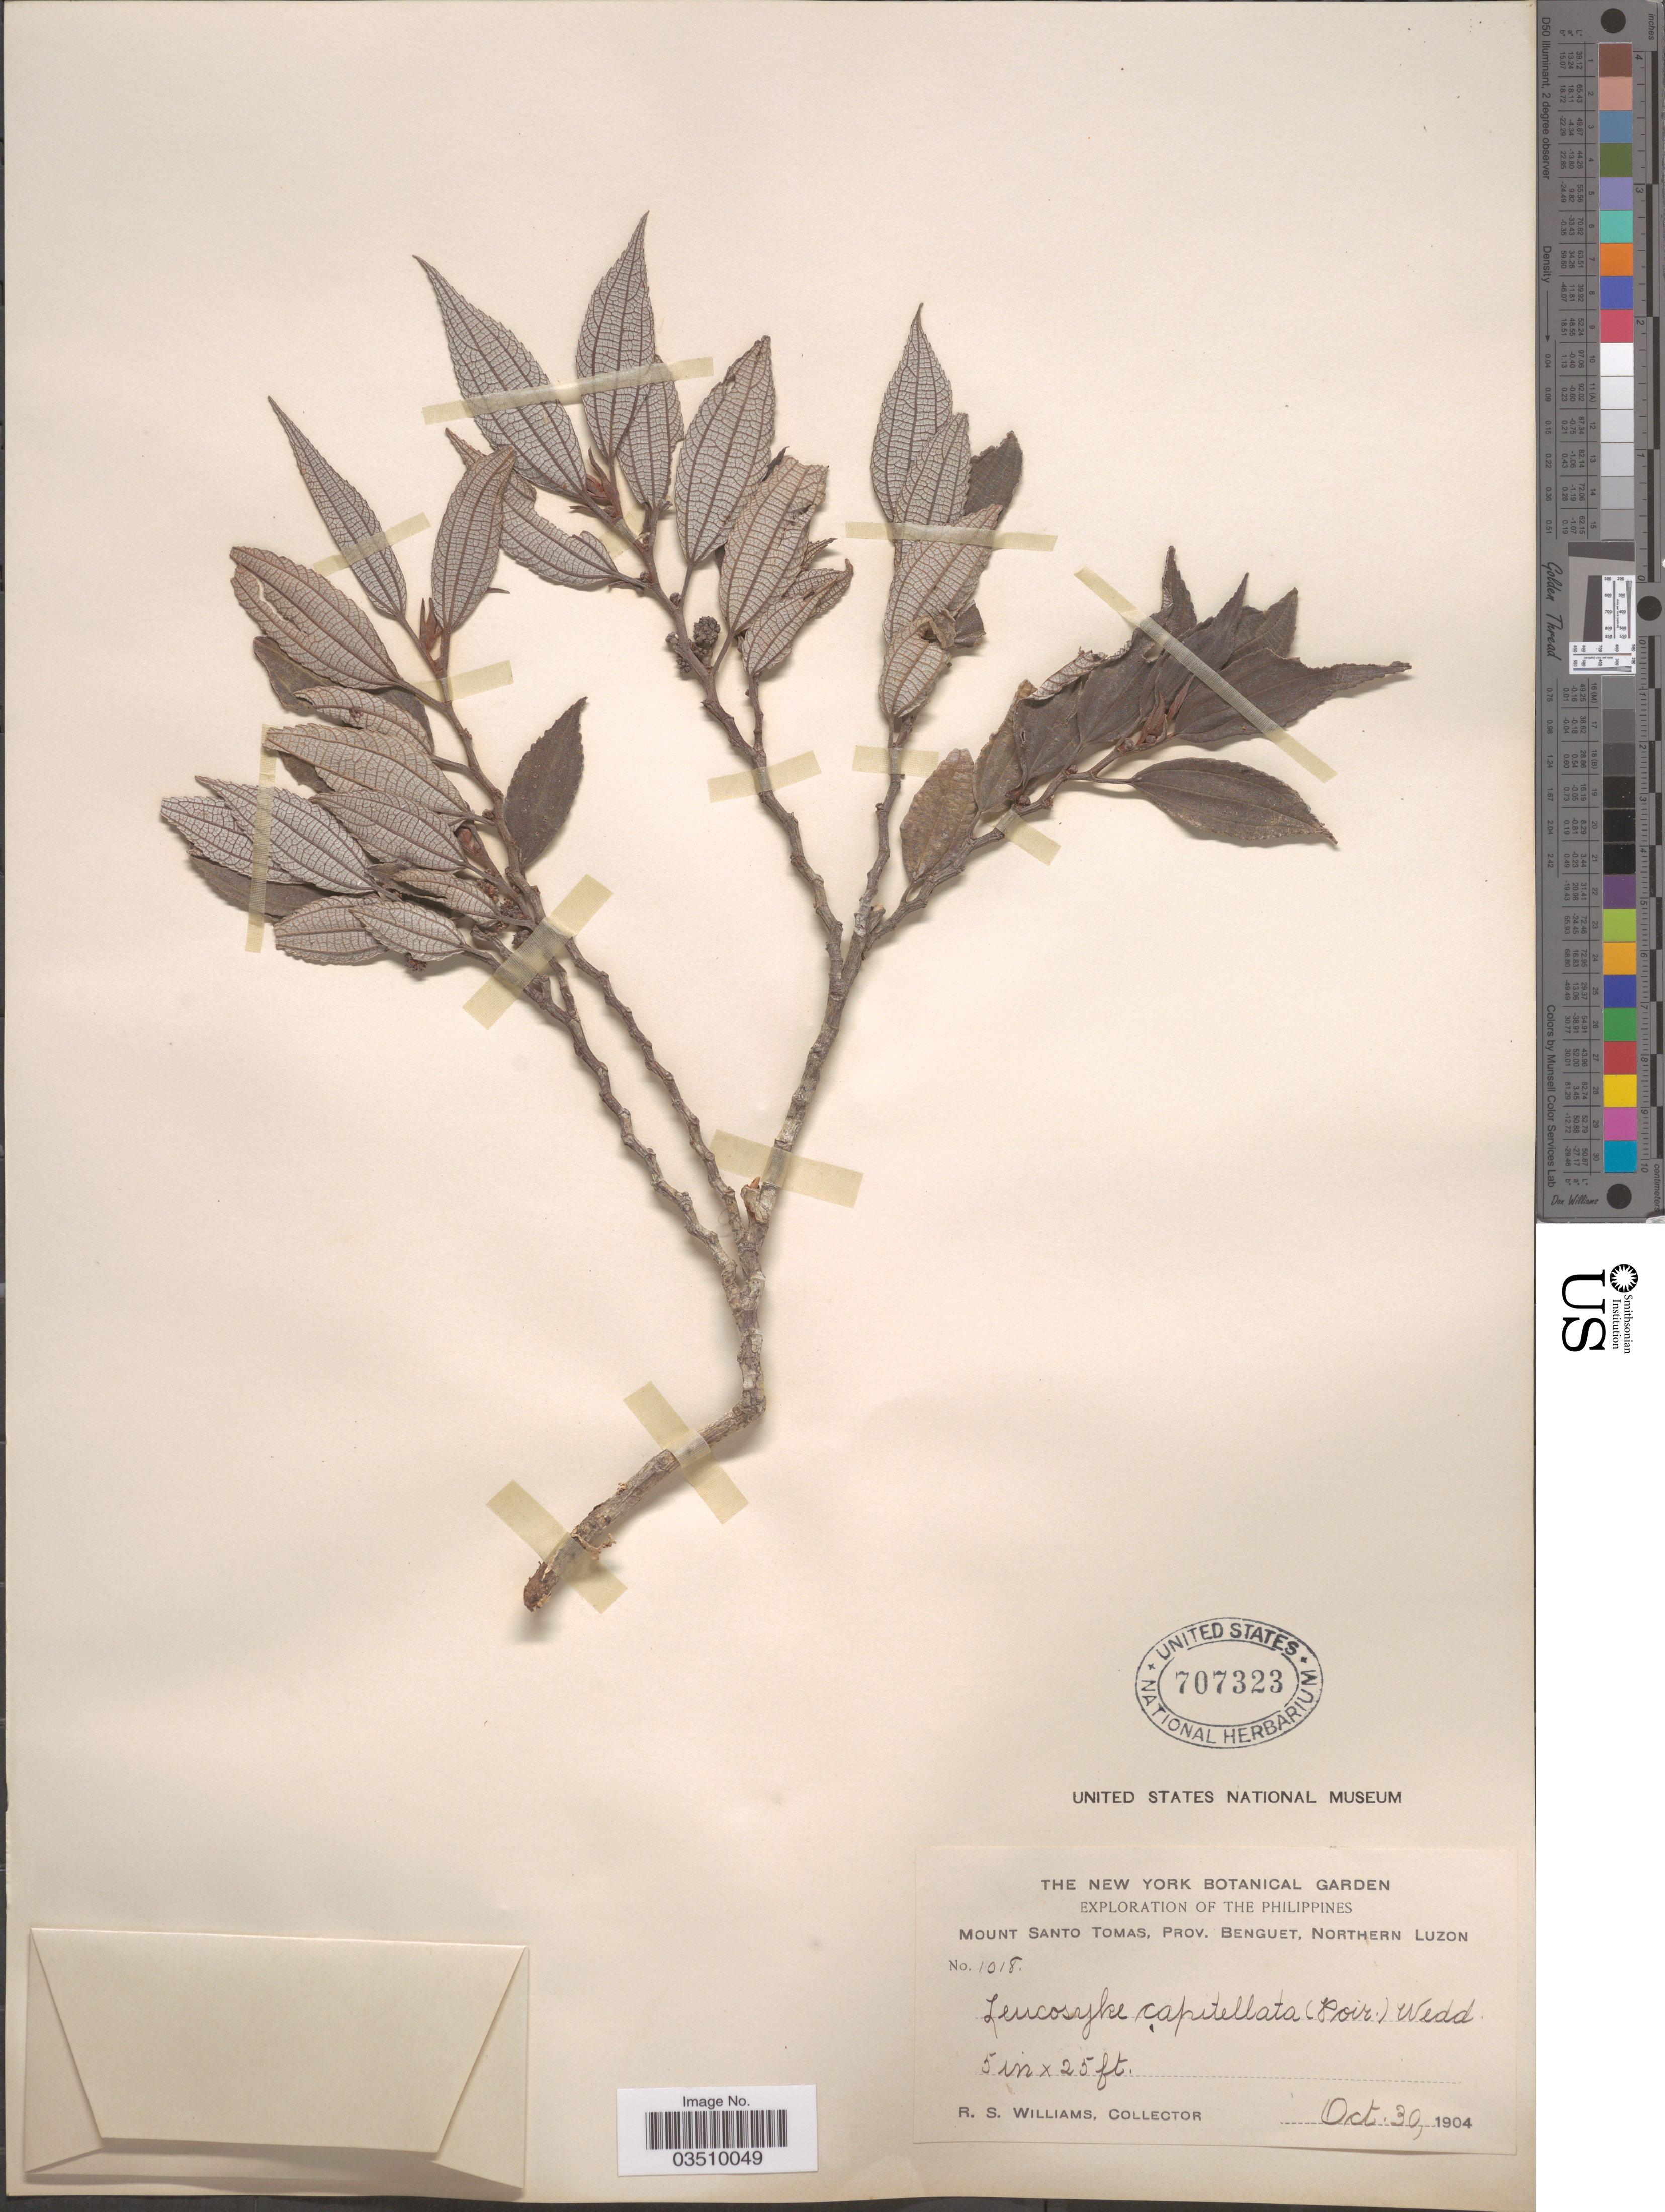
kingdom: Plantae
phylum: Tracheophyta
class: Magnoliopsida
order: Rosales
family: Urticaceae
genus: Leucosyke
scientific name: Leucosyke capitellata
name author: (Poir.) Wedd.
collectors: R. S. Williams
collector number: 1018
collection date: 1904-10-30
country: Philippines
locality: Mount Santo Tomas, Prov. Benguet, Northern Luzon.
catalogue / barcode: US 707323